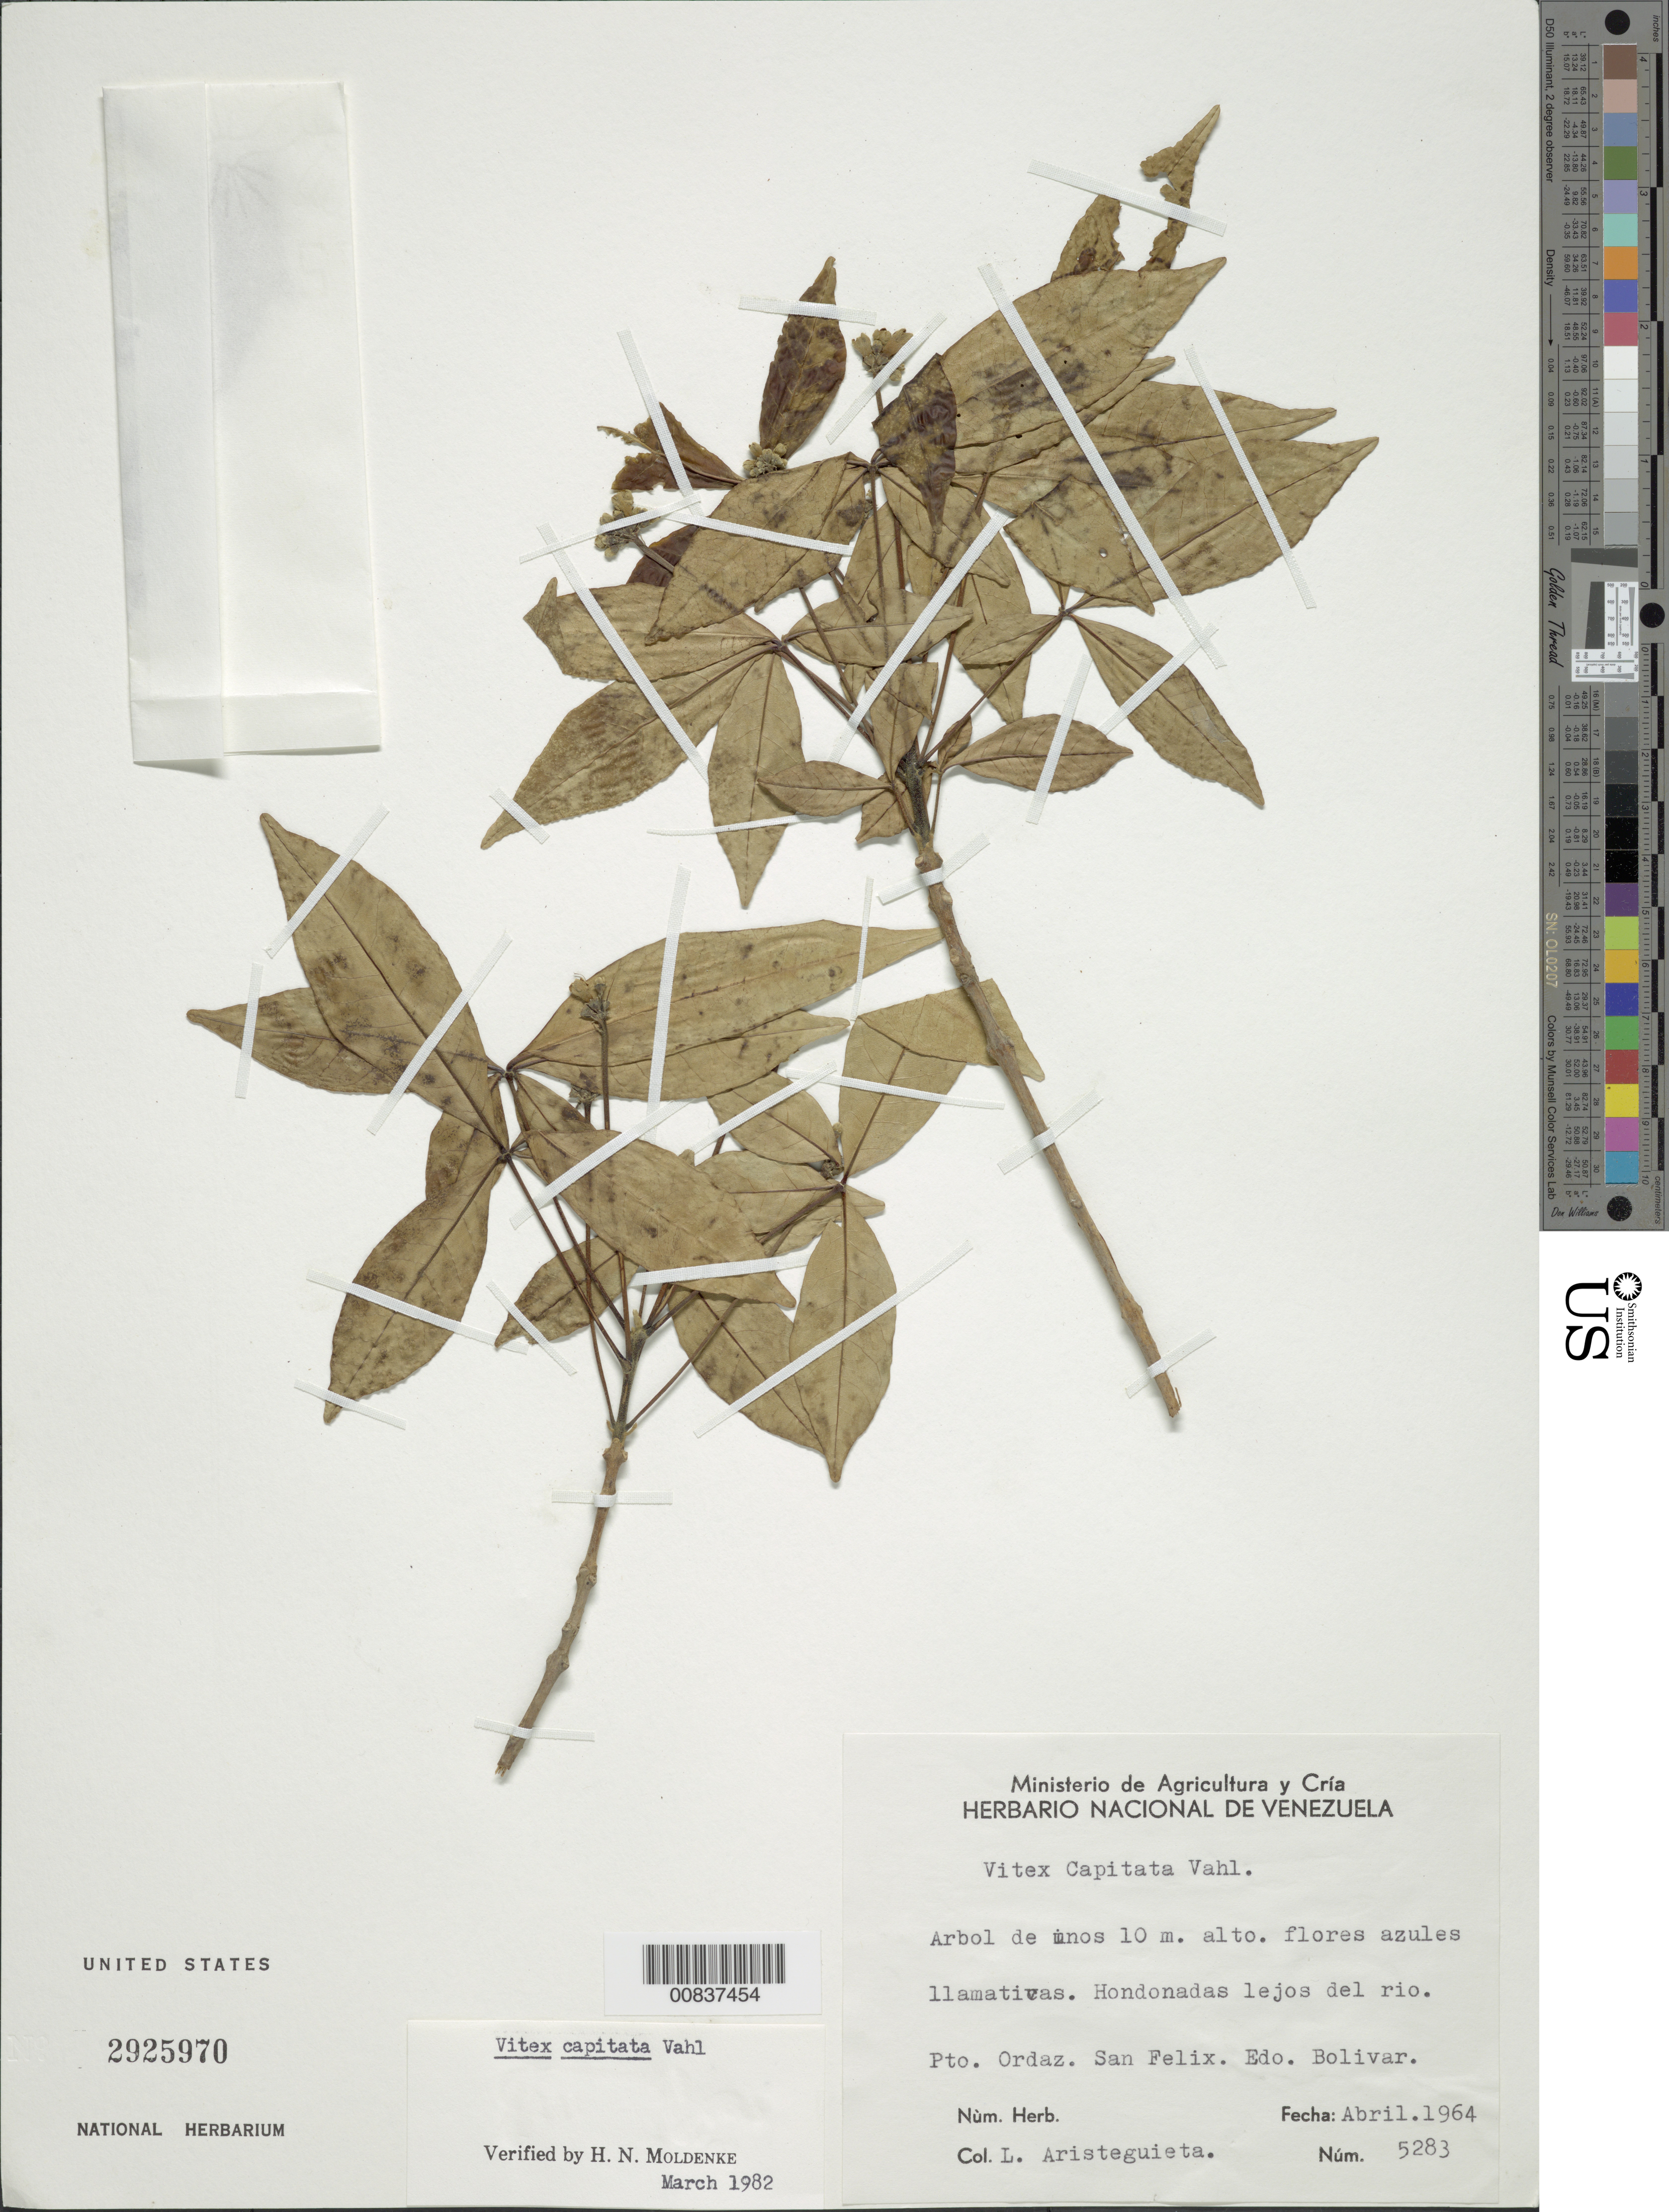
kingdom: Plantae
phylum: Tracheophyta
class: Magnoliopsida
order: Lamiales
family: Lamiaceae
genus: Vitex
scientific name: Vitex capitata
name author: Vahl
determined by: Moldenke, H. N.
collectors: L. Aristeguieta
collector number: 5283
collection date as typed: Apr-64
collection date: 1964-04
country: Venezuela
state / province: Bolívar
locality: Pto. Ordáz to San Felix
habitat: Hondonadas lejos del rio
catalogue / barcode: US 2925970